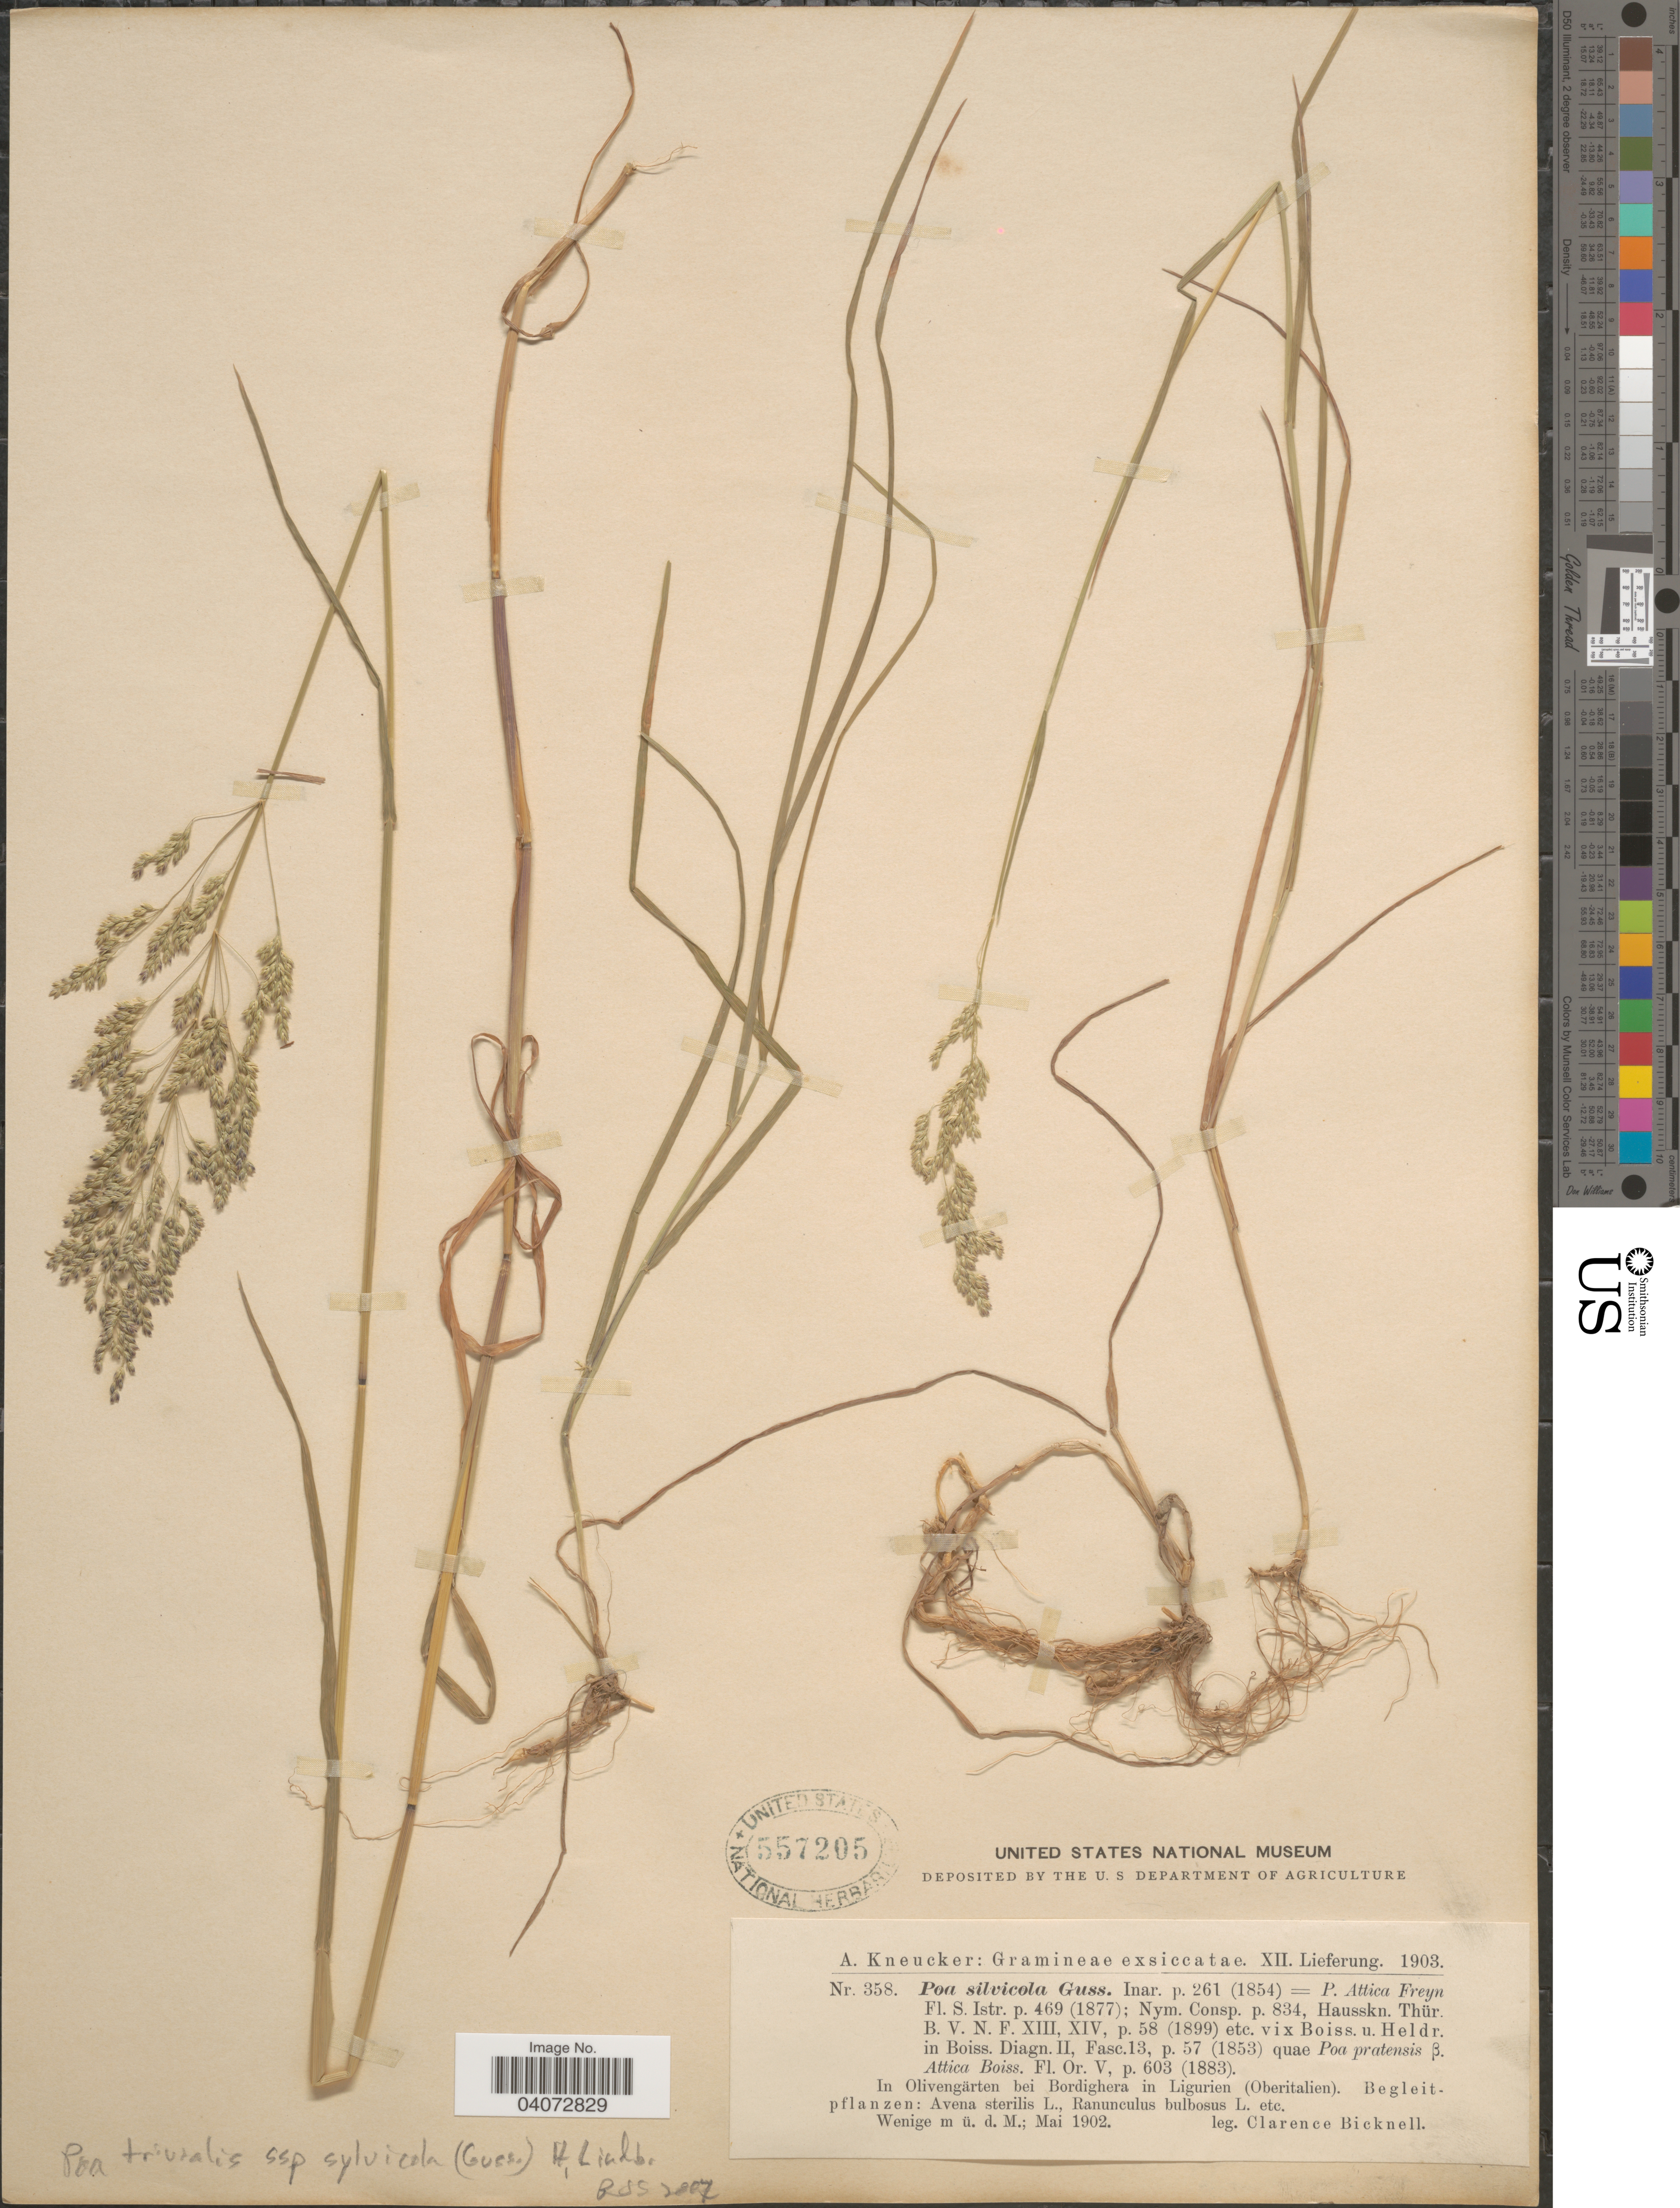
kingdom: Plantae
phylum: Tracheophyta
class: Liliopsida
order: Poales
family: Poaceae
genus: Poa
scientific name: Poa trivialis subsp. sylvicola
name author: (Gussone) H. Lindb.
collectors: C. Bicknell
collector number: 358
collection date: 1902-05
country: Italy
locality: In Olivengärten bei Bordighera in Ligurien (Oberitalien).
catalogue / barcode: US 557205